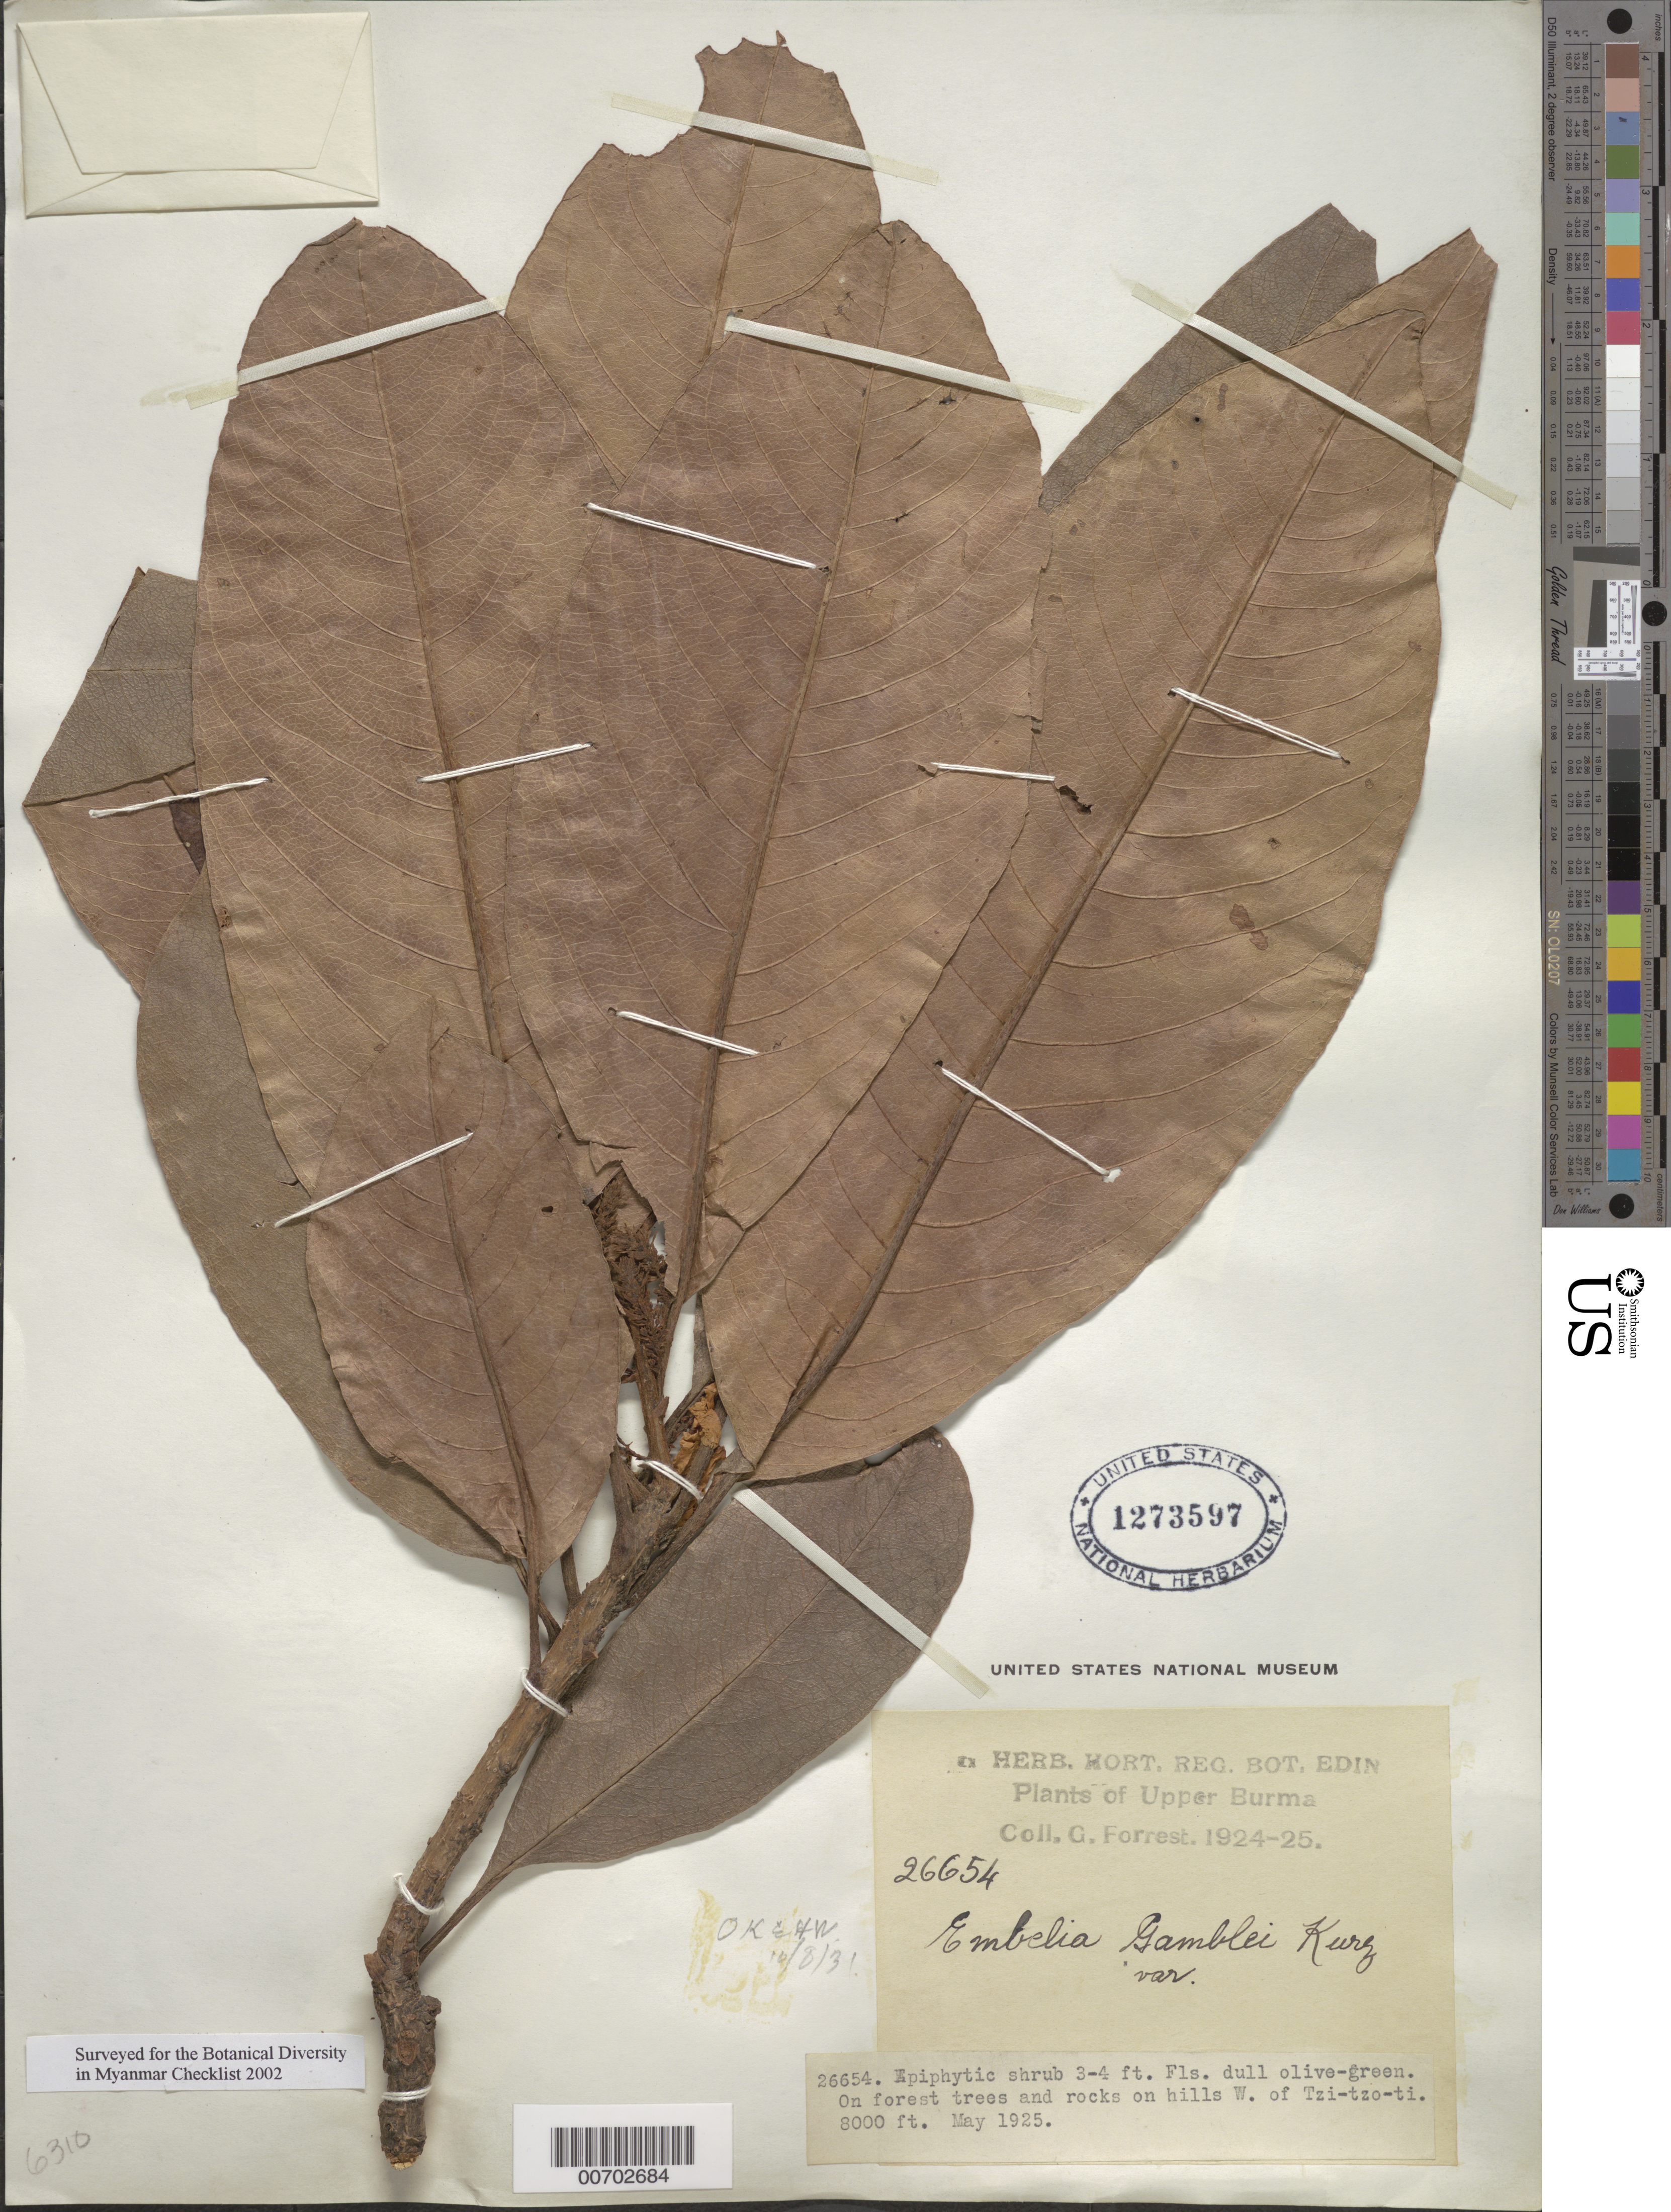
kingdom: Plantae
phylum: Tracheophyta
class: Magnoliopsida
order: Ericales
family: Primulaceae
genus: Embelia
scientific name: Embelia gamblei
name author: Kurz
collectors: G. Forrest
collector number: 26654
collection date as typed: May 1925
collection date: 1925-05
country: Myanmar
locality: Tzi-tzo-ti, W of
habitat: Forest trees and rocks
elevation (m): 2438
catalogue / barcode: US 1273597